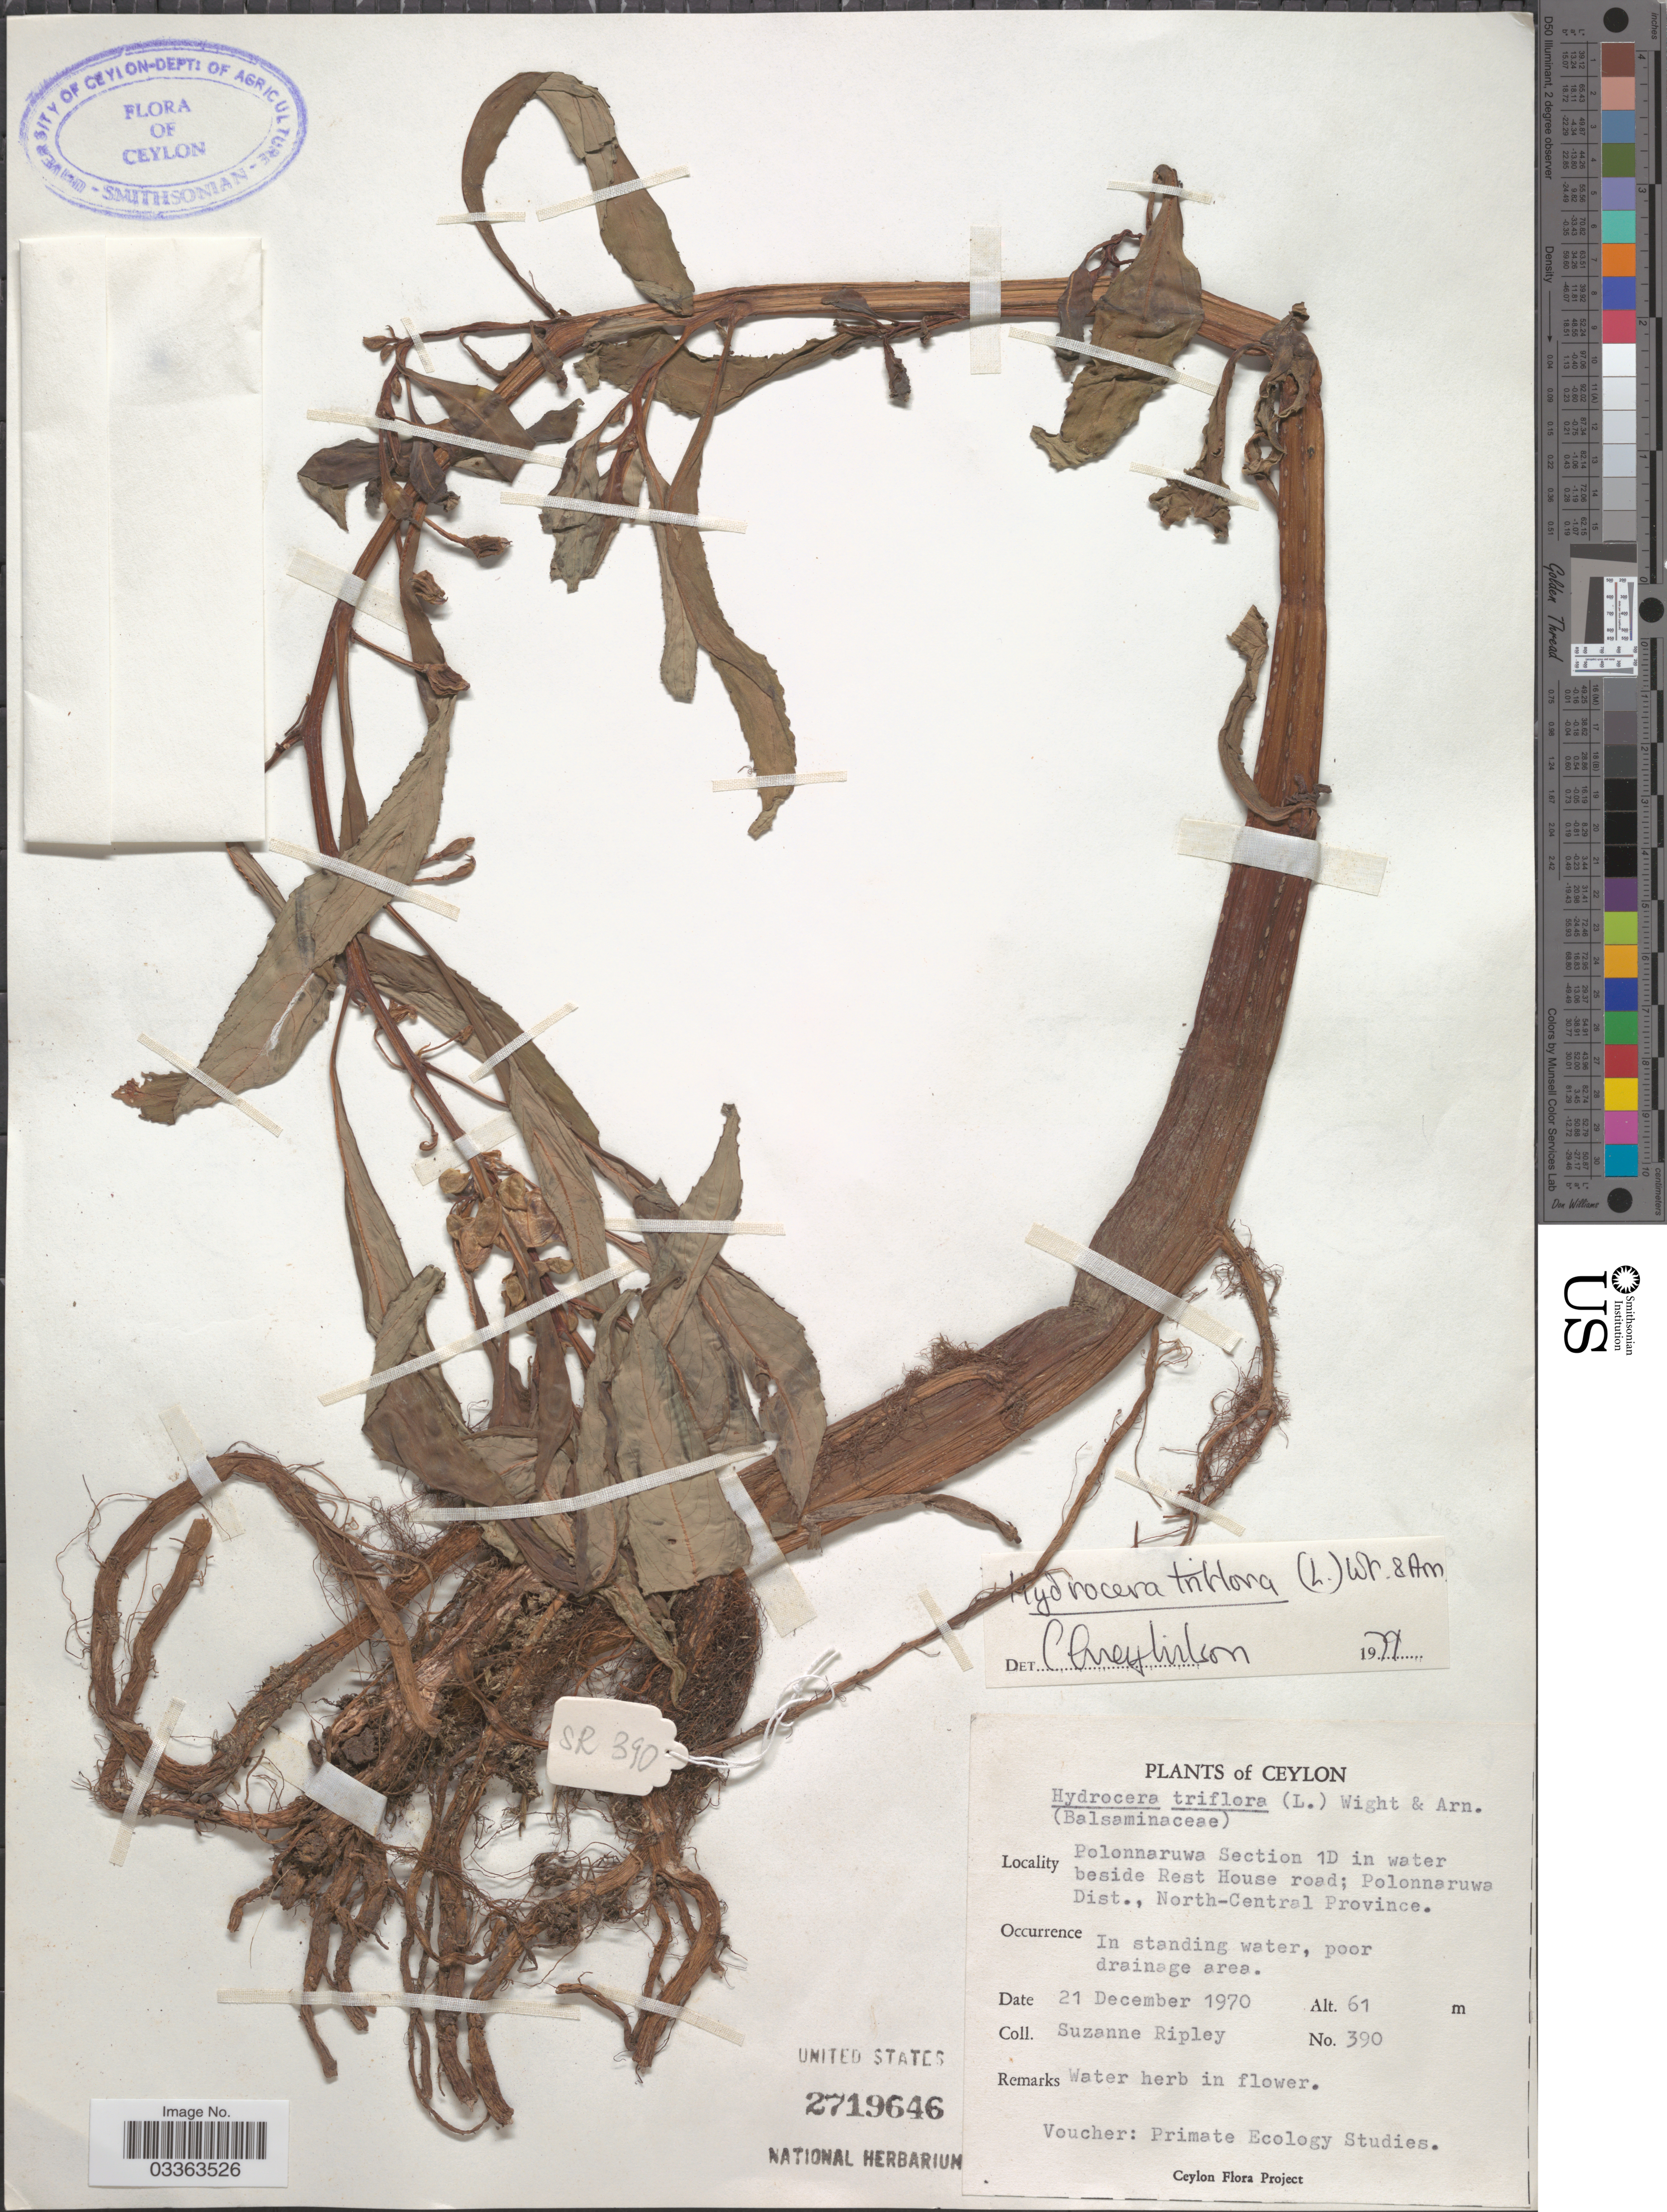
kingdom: Plantae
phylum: Tracheophyta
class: Magnoliopsida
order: Ericales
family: Balsaminaceae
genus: Hydrocera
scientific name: Hydrocera triflora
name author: (L.) Wight & Arn.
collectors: S. Ripley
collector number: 390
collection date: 1970-12-21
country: Sri Lanka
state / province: North Central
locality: Ceylon, Polonnaruwa Section 1D in water beside Rest House road; Polonnaruwa Dist.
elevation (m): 61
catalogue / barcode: US 2719646